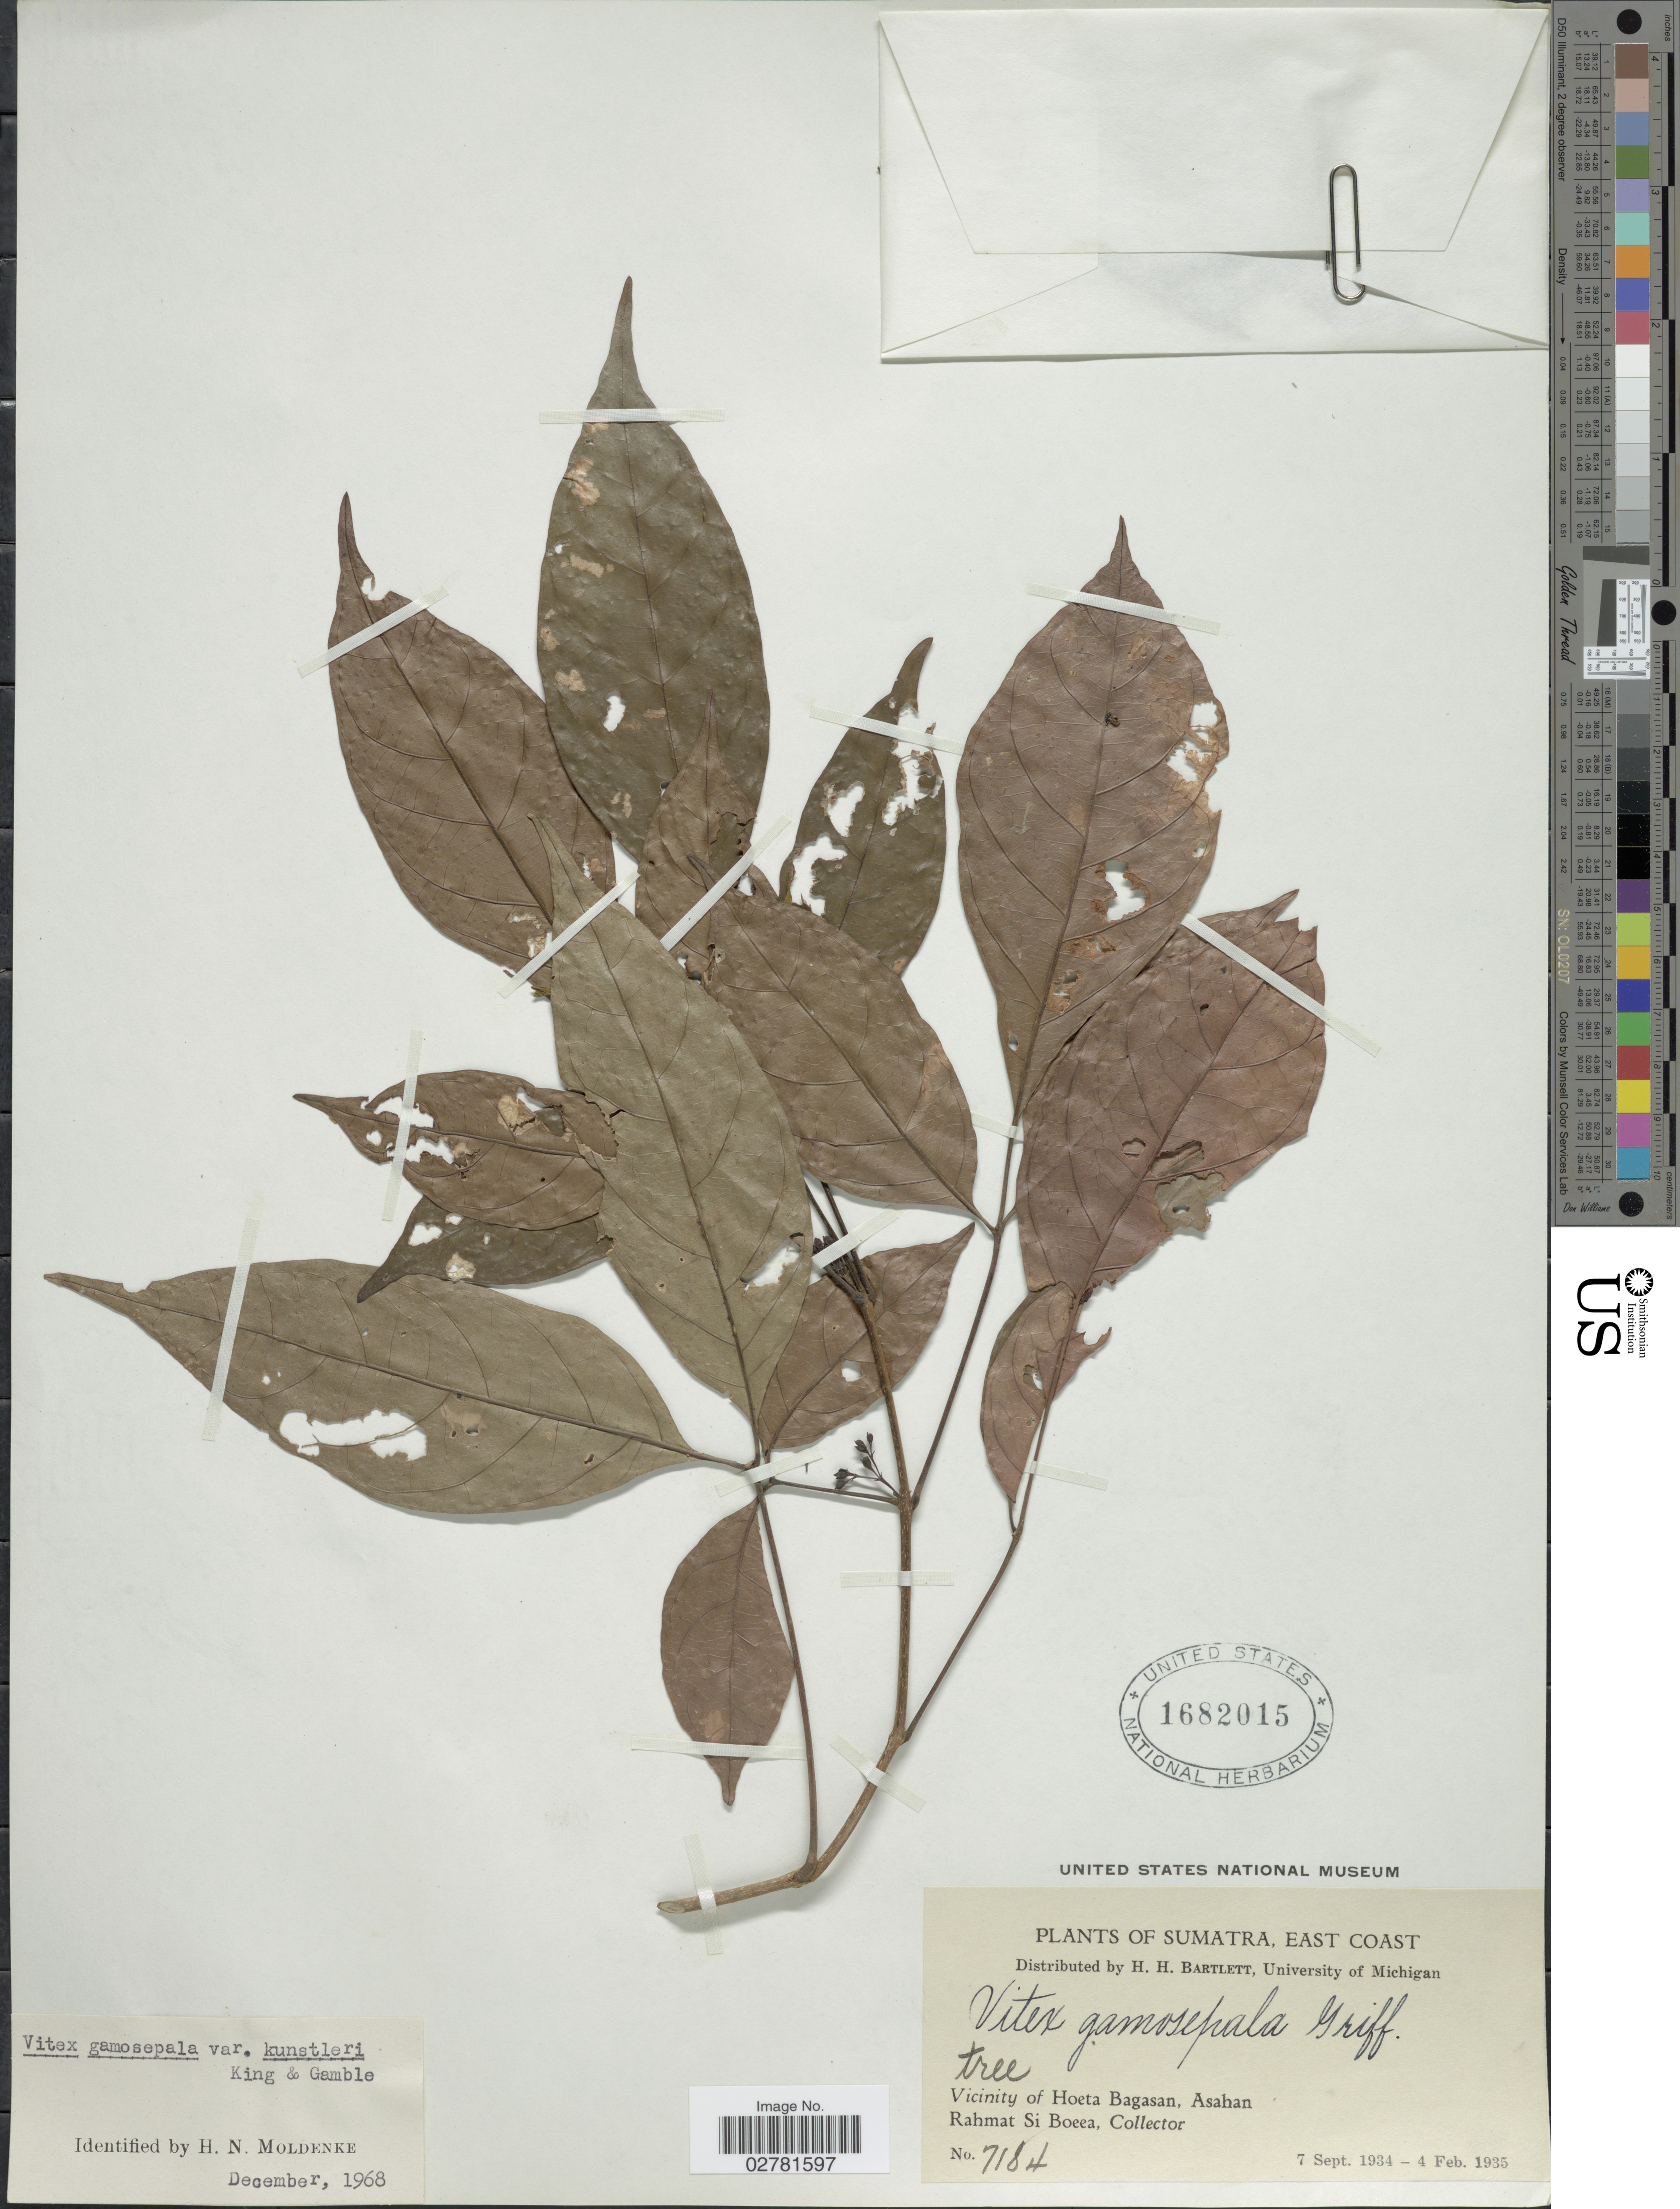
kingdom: Plantae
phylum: Tracheophyta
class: Magnoliopsida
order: Lamiales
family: Lamiaceae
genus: Vitex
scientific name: Vitex gamosepala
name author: Griff.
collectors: Rahmat Si Boeea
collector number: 7184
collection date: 1934-09-07/1935-02-04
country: Indonesia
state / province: Sumatra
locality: East Coast. Vicinity of Hoeta Bagasan, Asahan.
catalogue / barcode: US 1682015